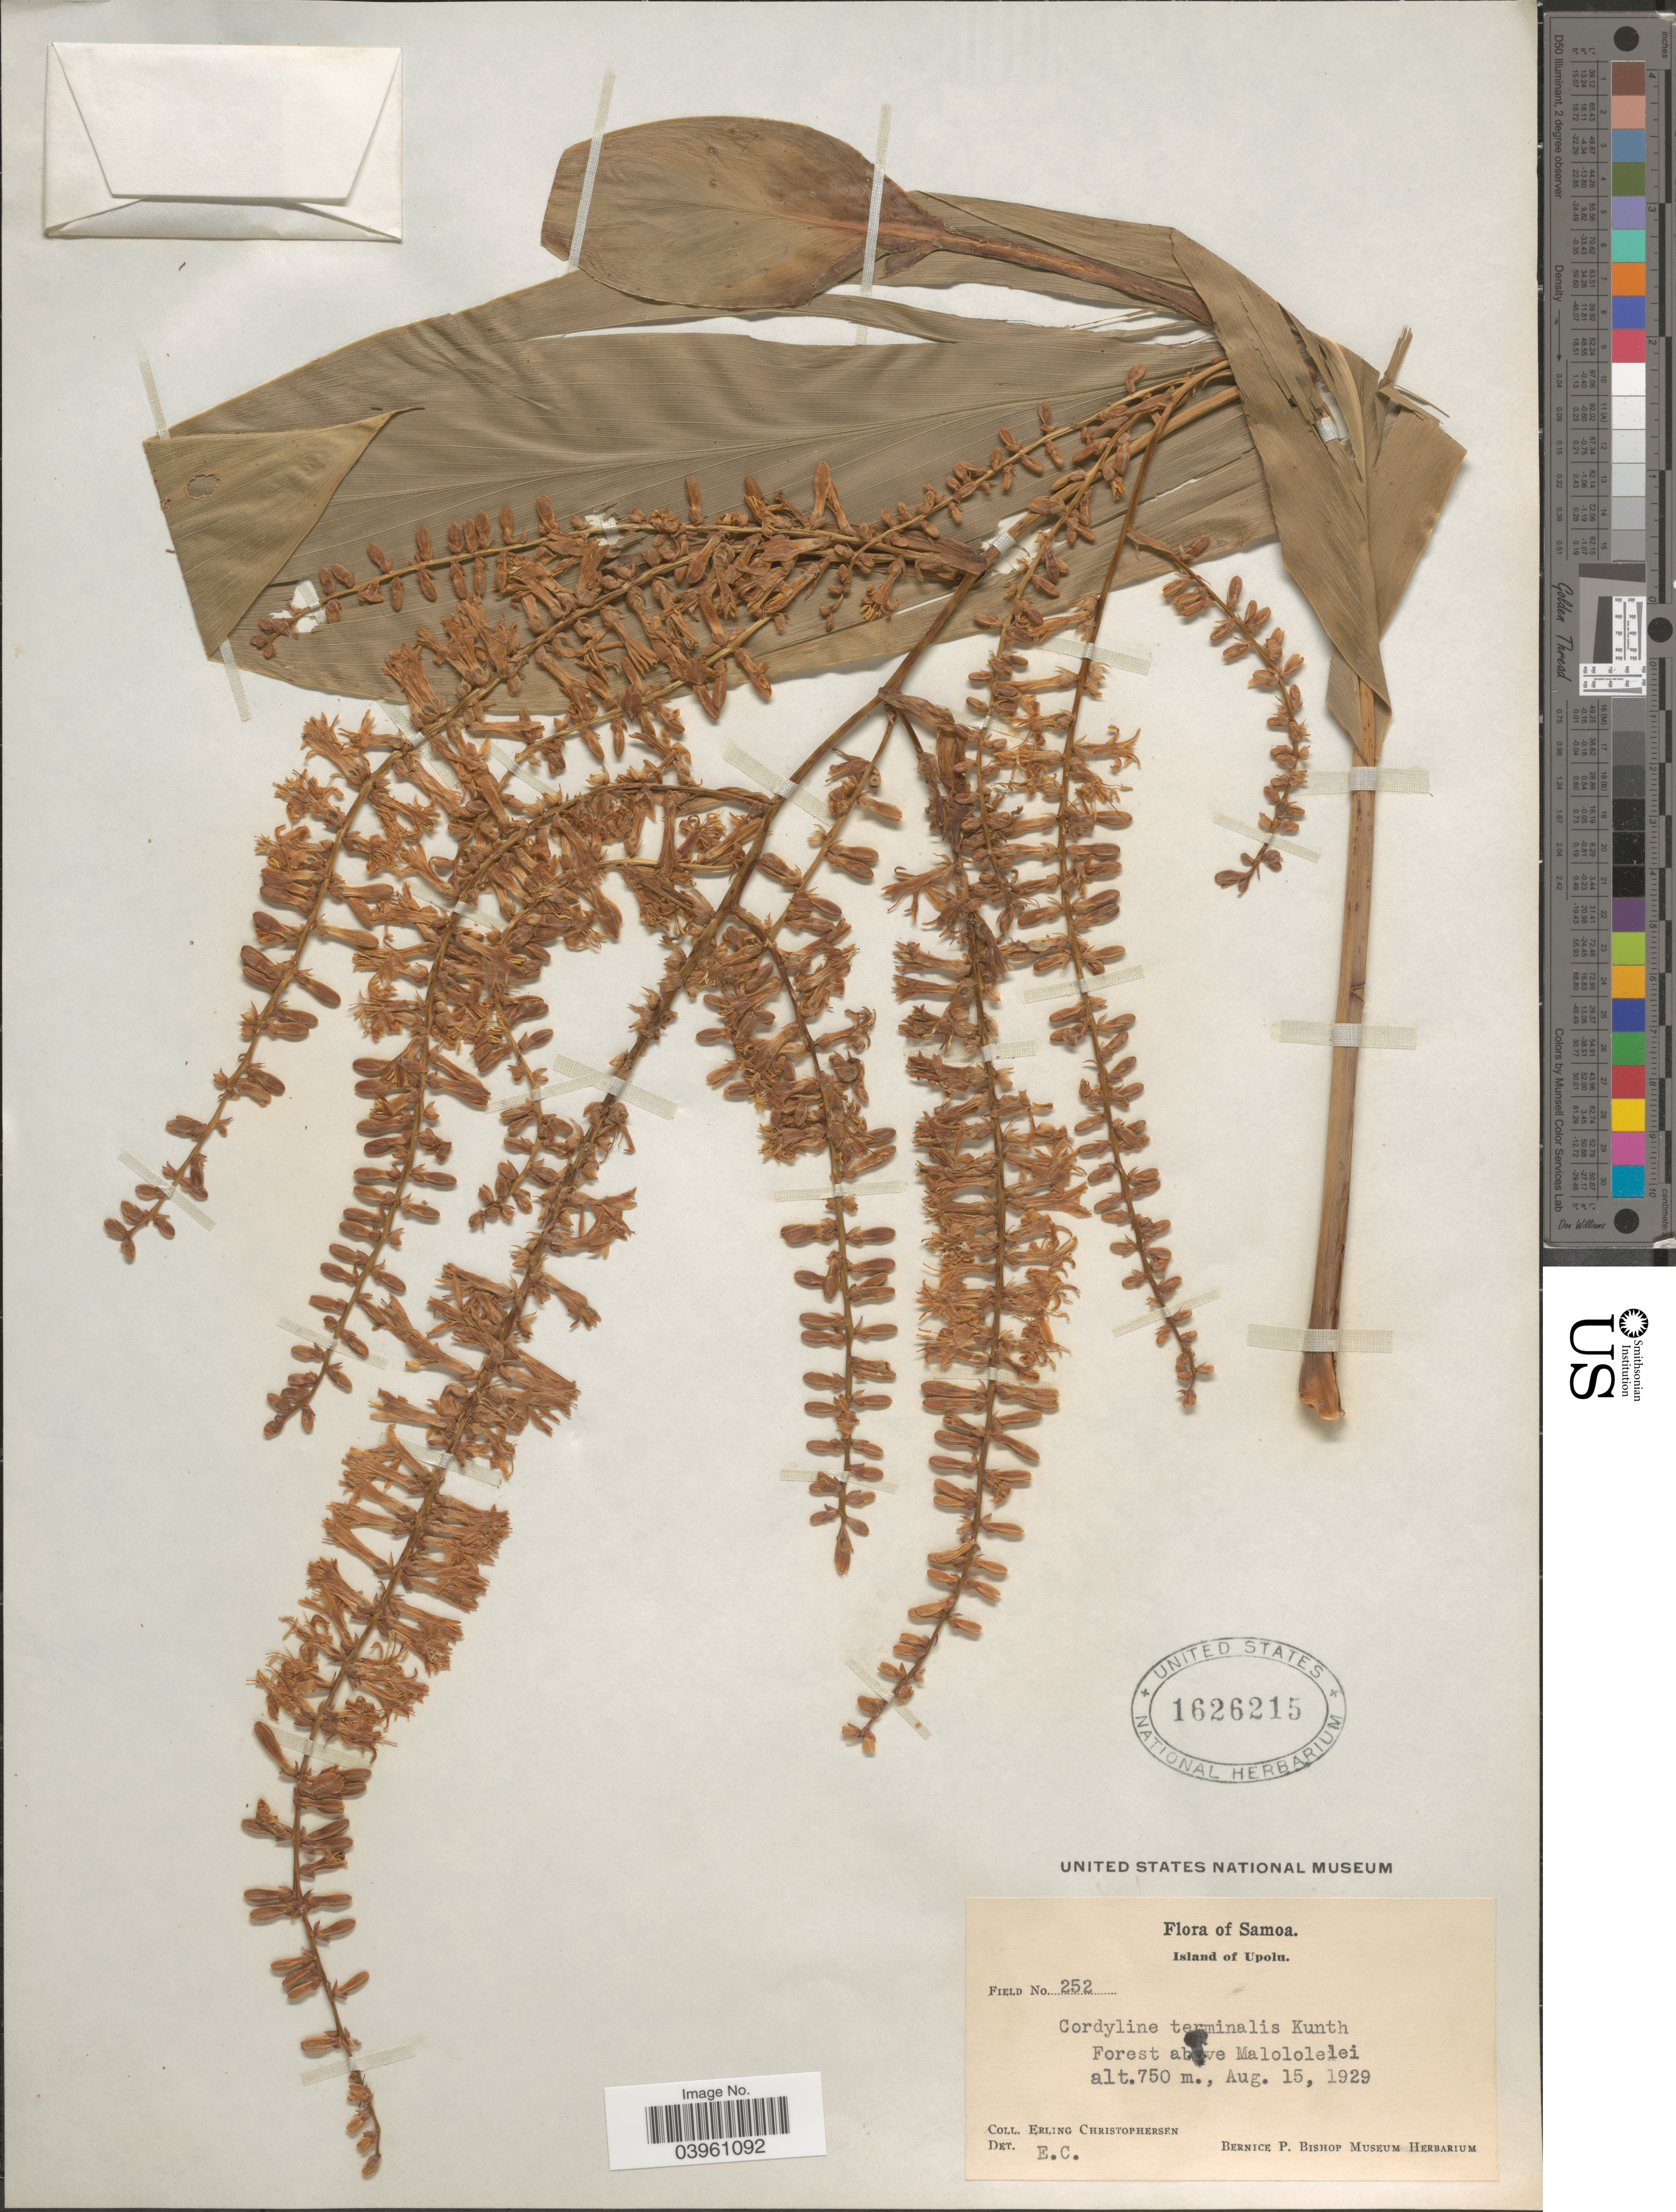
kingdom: Plantae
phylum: Tracheophyta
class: Liliopsida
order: Asparagales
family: Asparagaceae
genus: Cordyline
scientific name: Cordyline terminalis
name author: (L.) Kunth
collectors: E. Christophersen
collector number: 252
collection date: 1929-08-15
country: Samoa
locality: Island of Upolu. Forest above Malololelei.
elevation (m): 750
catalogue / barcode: US 1626215